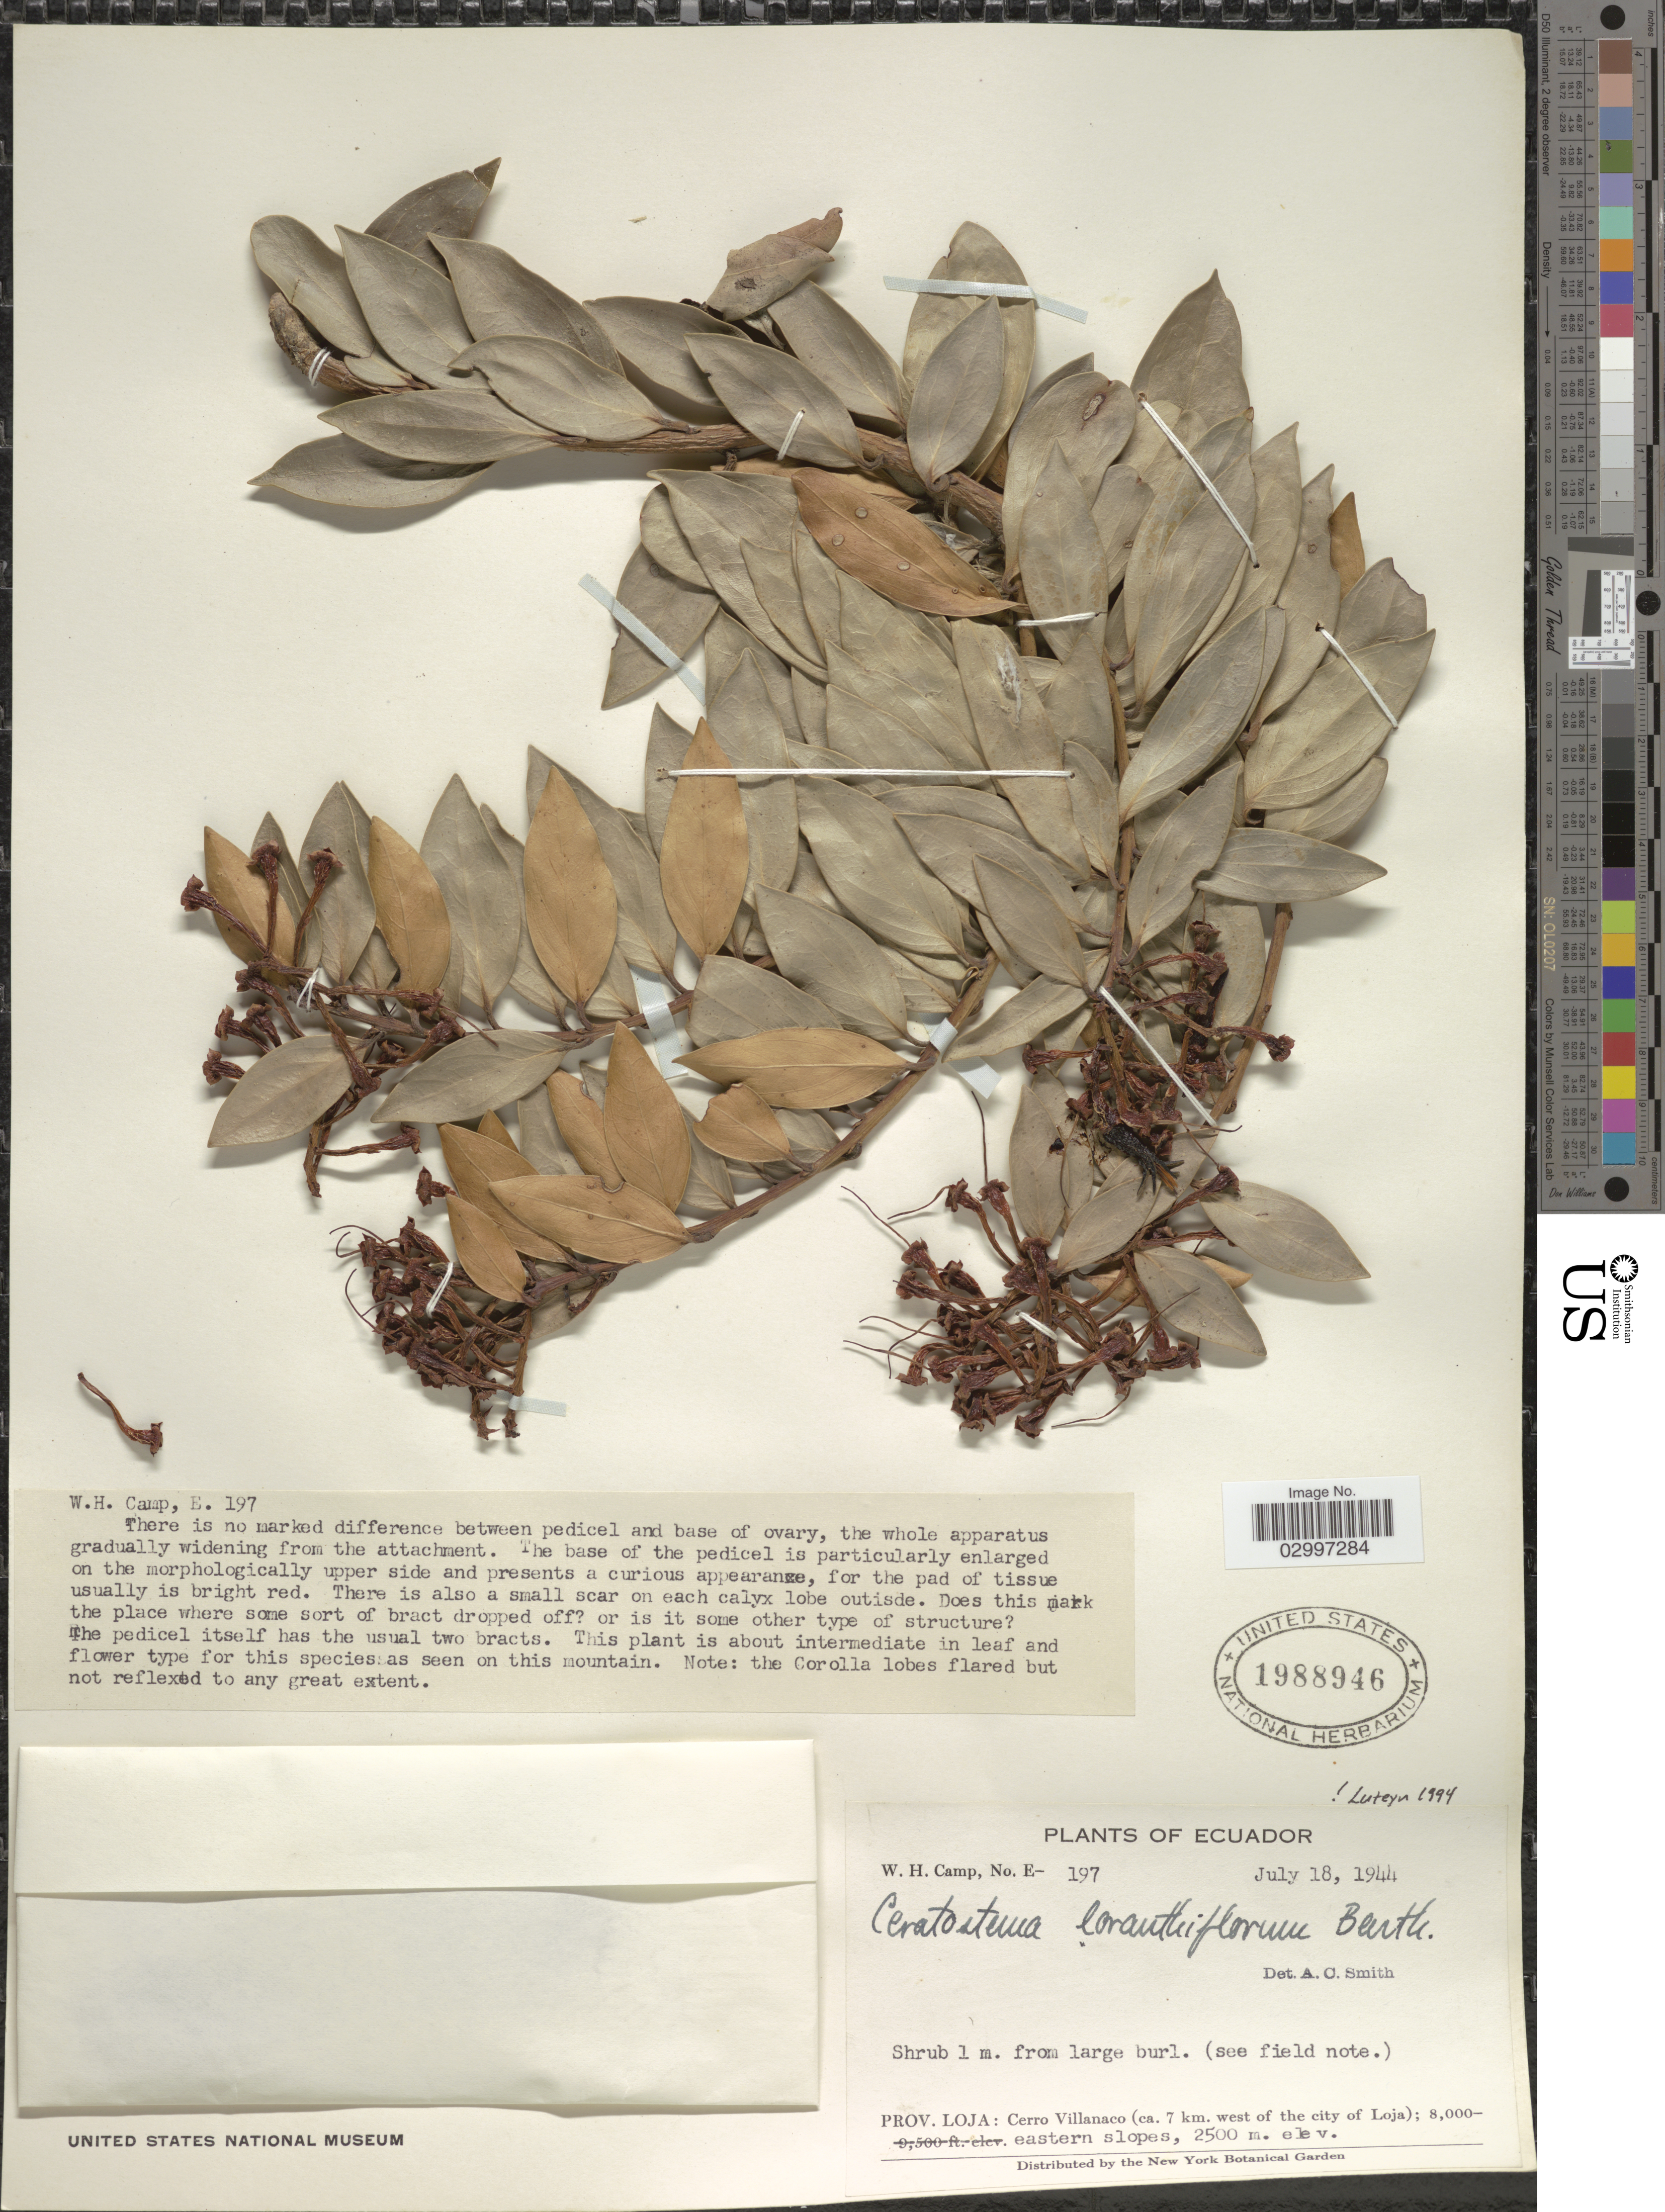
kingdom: Plantae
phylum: Tracheophyta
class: Magnoliopsida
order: Ericales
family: Ericaceae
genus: Ceratostema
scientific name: Ceratostema loranthiflorum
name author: Benth.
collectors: W. H. Camp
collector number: E-197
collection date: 1944-07-18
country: Ecuador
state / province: Loja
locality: Cerro Villanaco (ca. 7 km. west of the city of Loja), eastern slopes.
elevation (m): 2500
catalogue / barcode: US 1988946